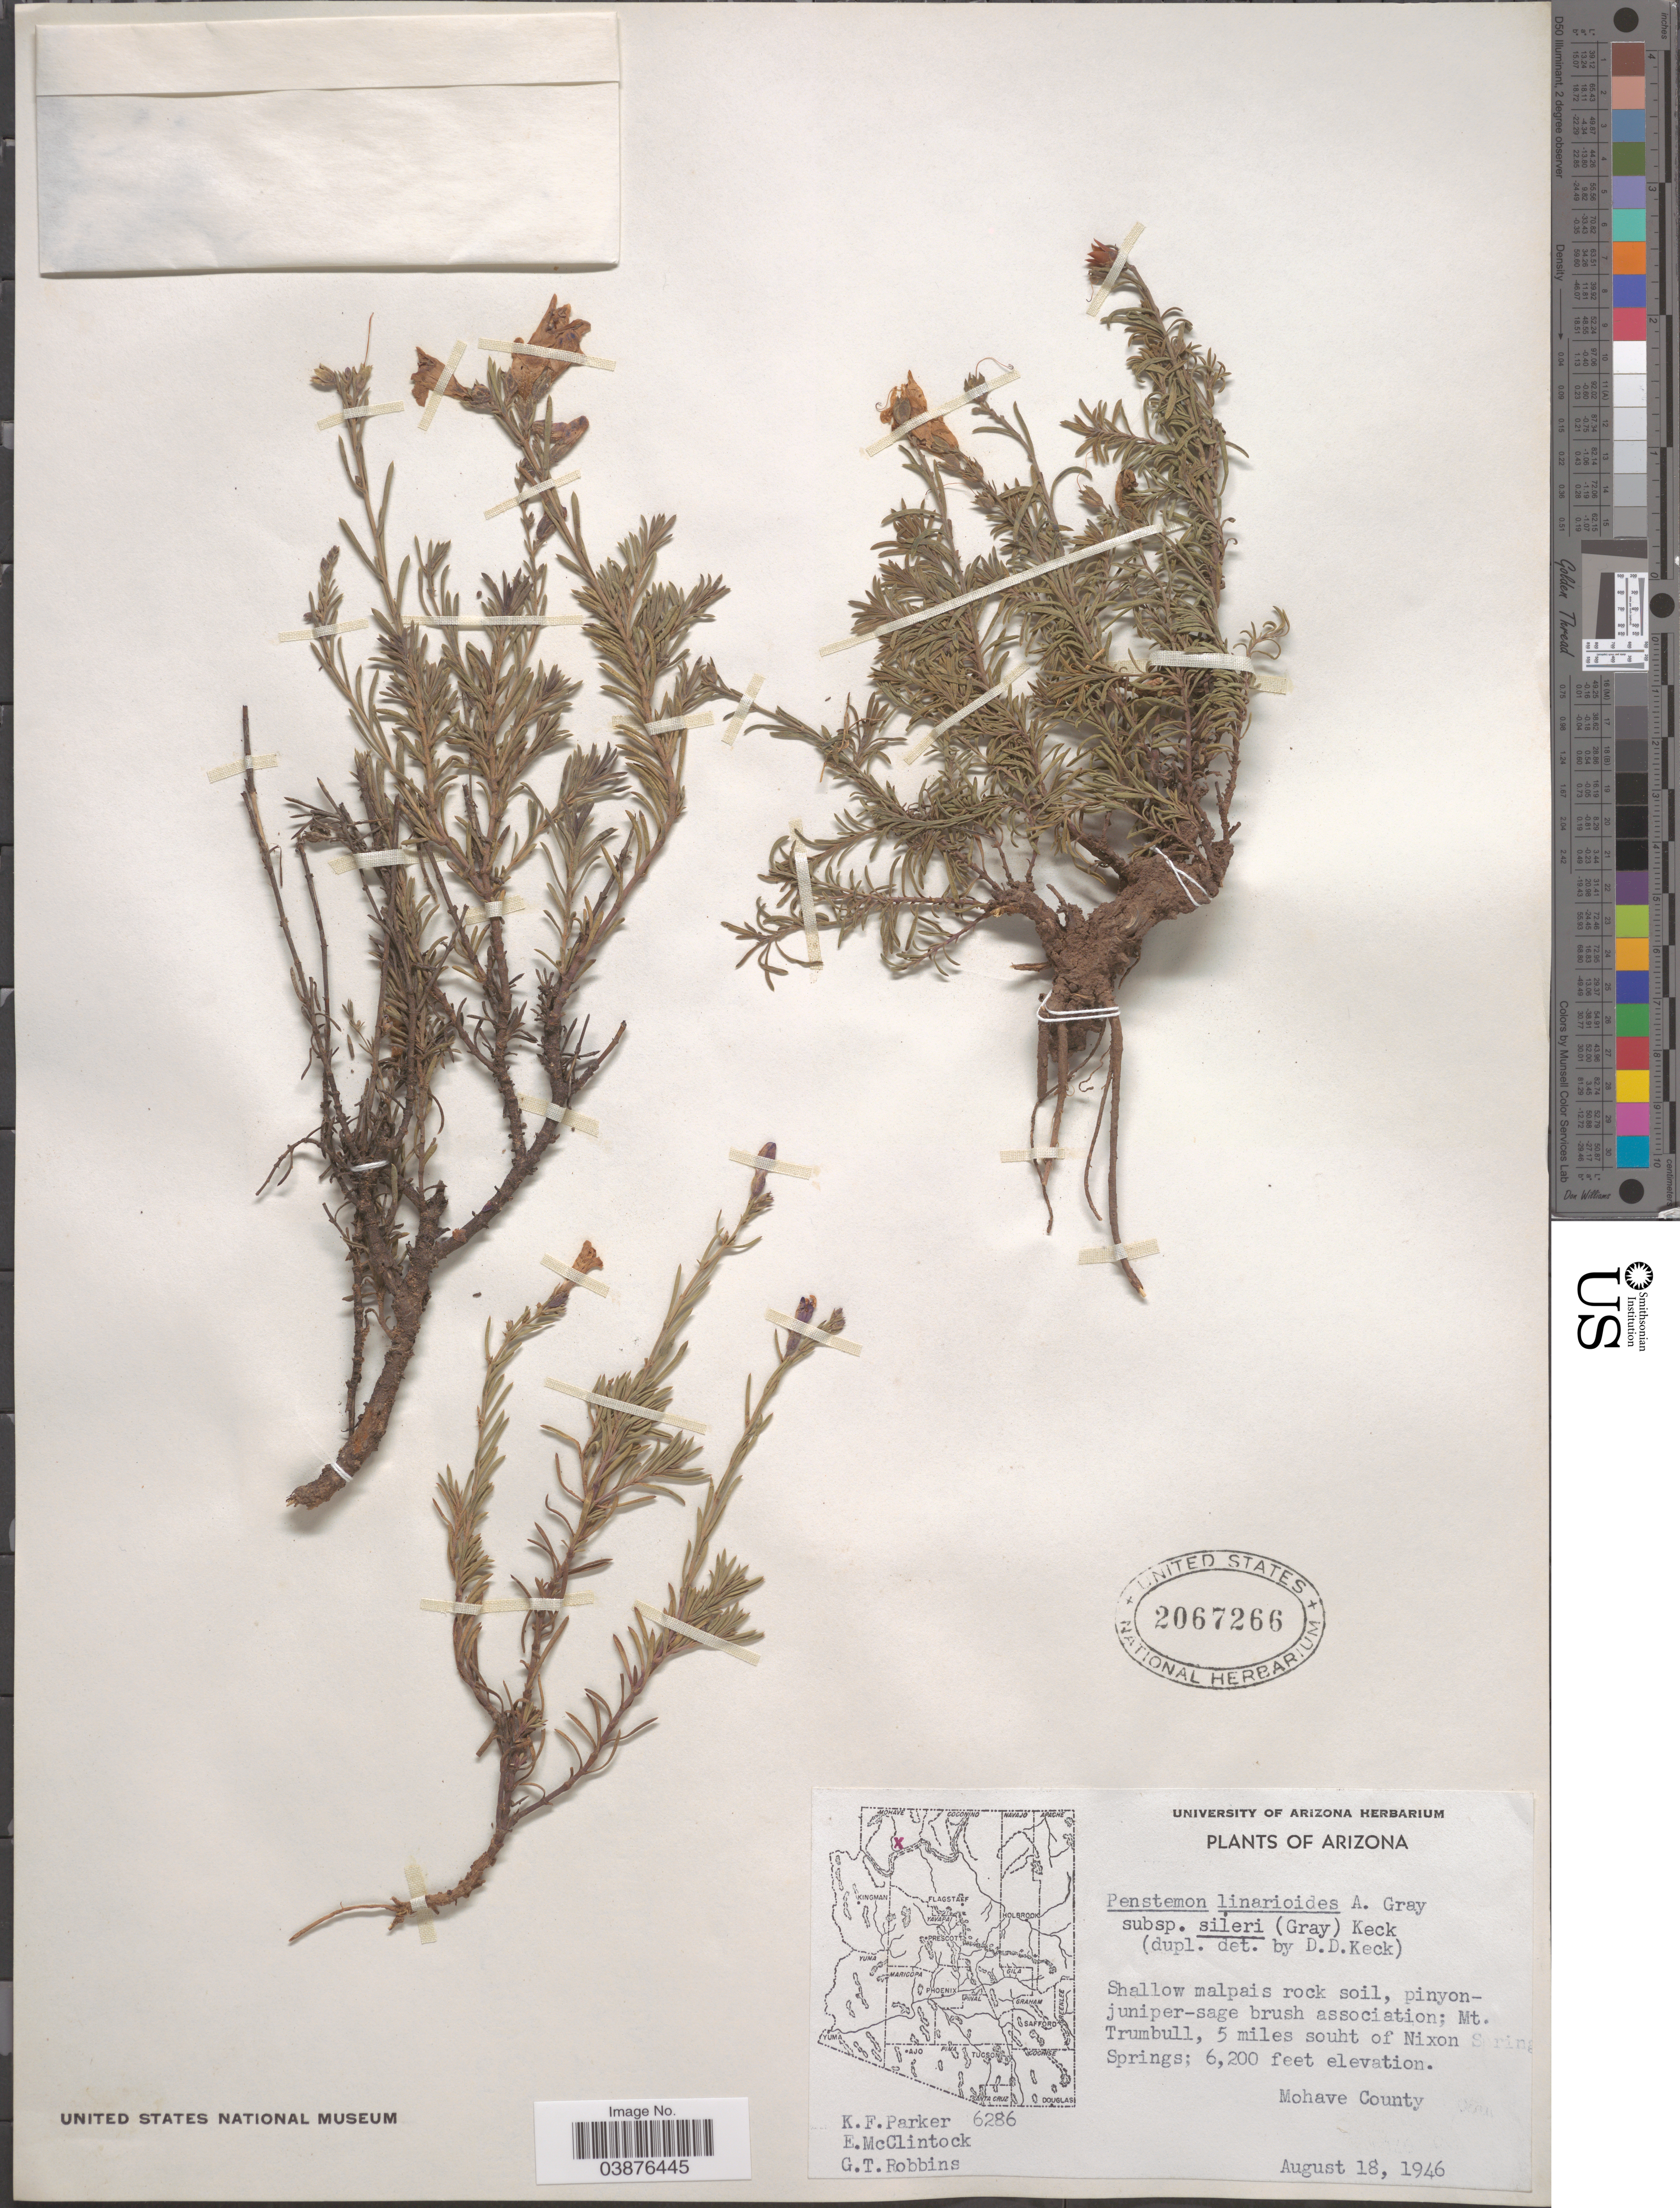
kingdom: Plantae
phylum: Tracheophyta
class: Magnoliopsida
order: Lamiales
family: Plantaginaceae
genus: Penstemon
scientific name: Penstemon linarioides subsp. sileri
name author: (A. Gray) D.D. Keck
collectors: K. F. Parker, E. McClintock & G. T. Robbins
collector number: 6286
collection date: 1946-08-18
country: United States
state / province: Arizona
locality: Mt. Trumbull, 5 miles south of Nixon Springs.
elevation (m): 1890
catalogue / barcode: US 2067266